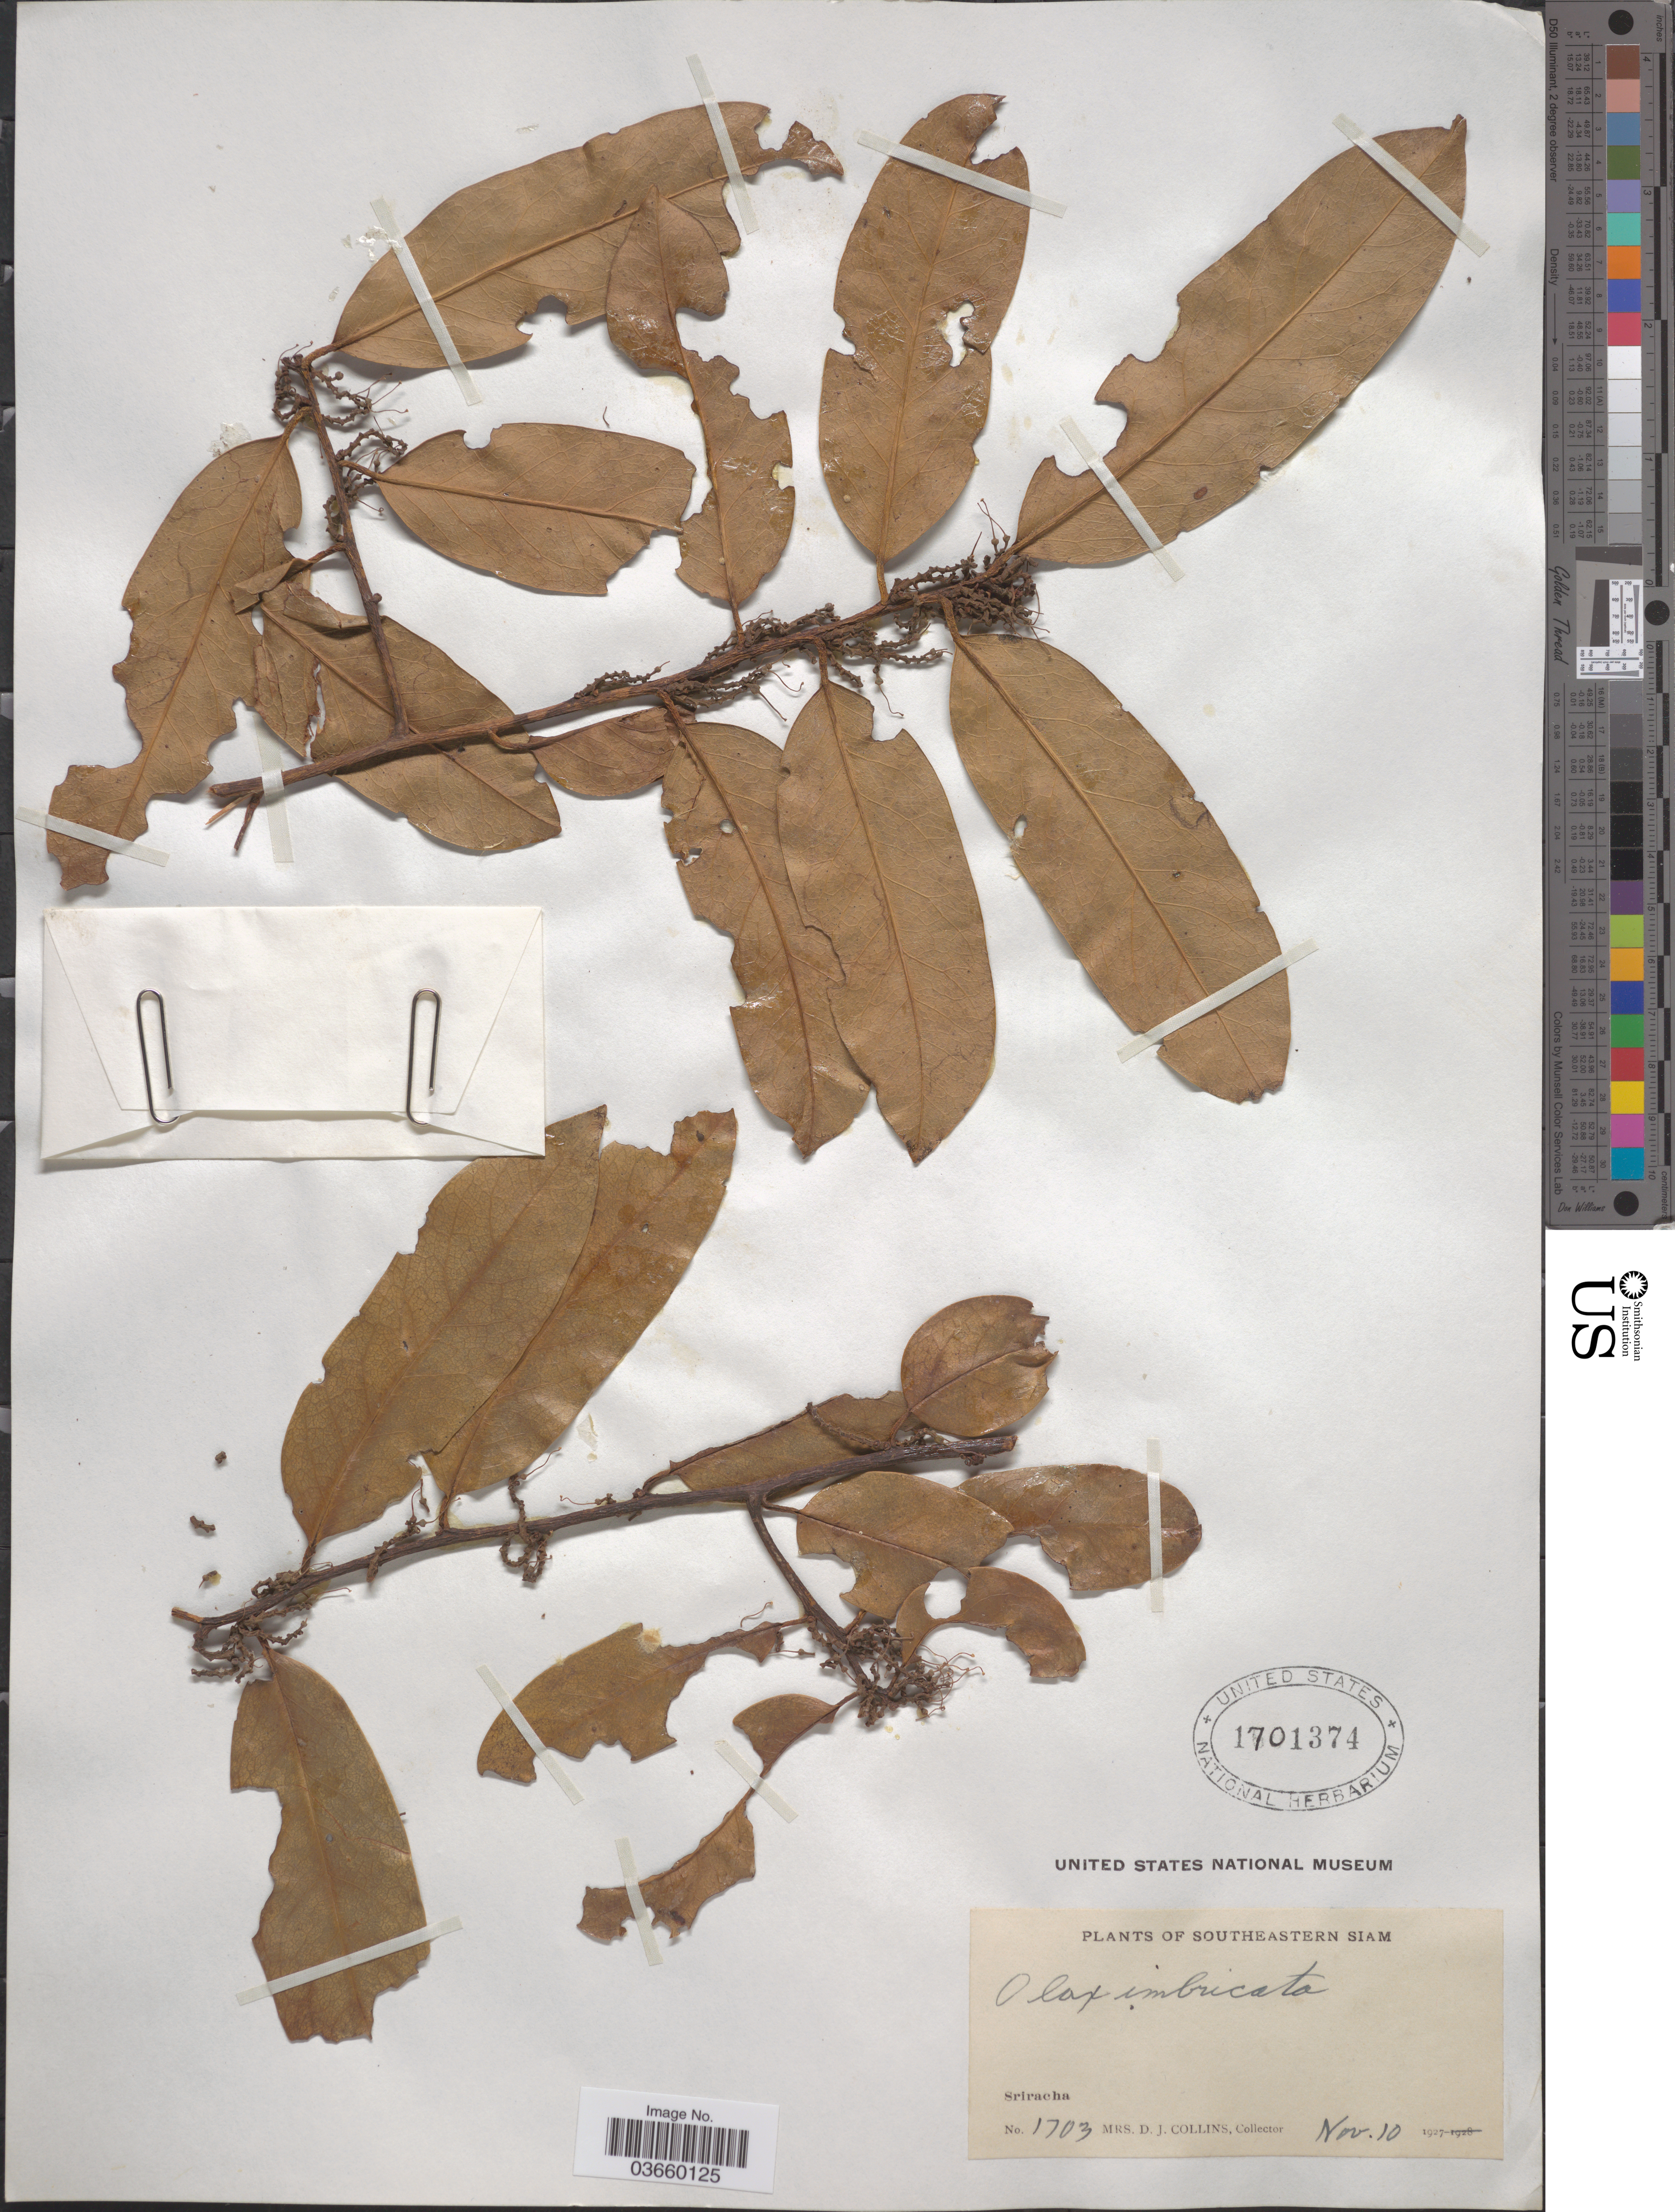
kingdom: Plantae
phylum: Tracheophyta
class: Magnoliopsida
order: Santalales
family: Olacaceae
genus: Olax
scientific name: Olax imbricata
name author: Roxb.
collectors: Mrs. D. J. Collins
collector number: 1703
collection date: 1927-11-10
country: Thailand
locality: Southeastern Siam. Sriracha.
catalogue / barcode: US 1701374